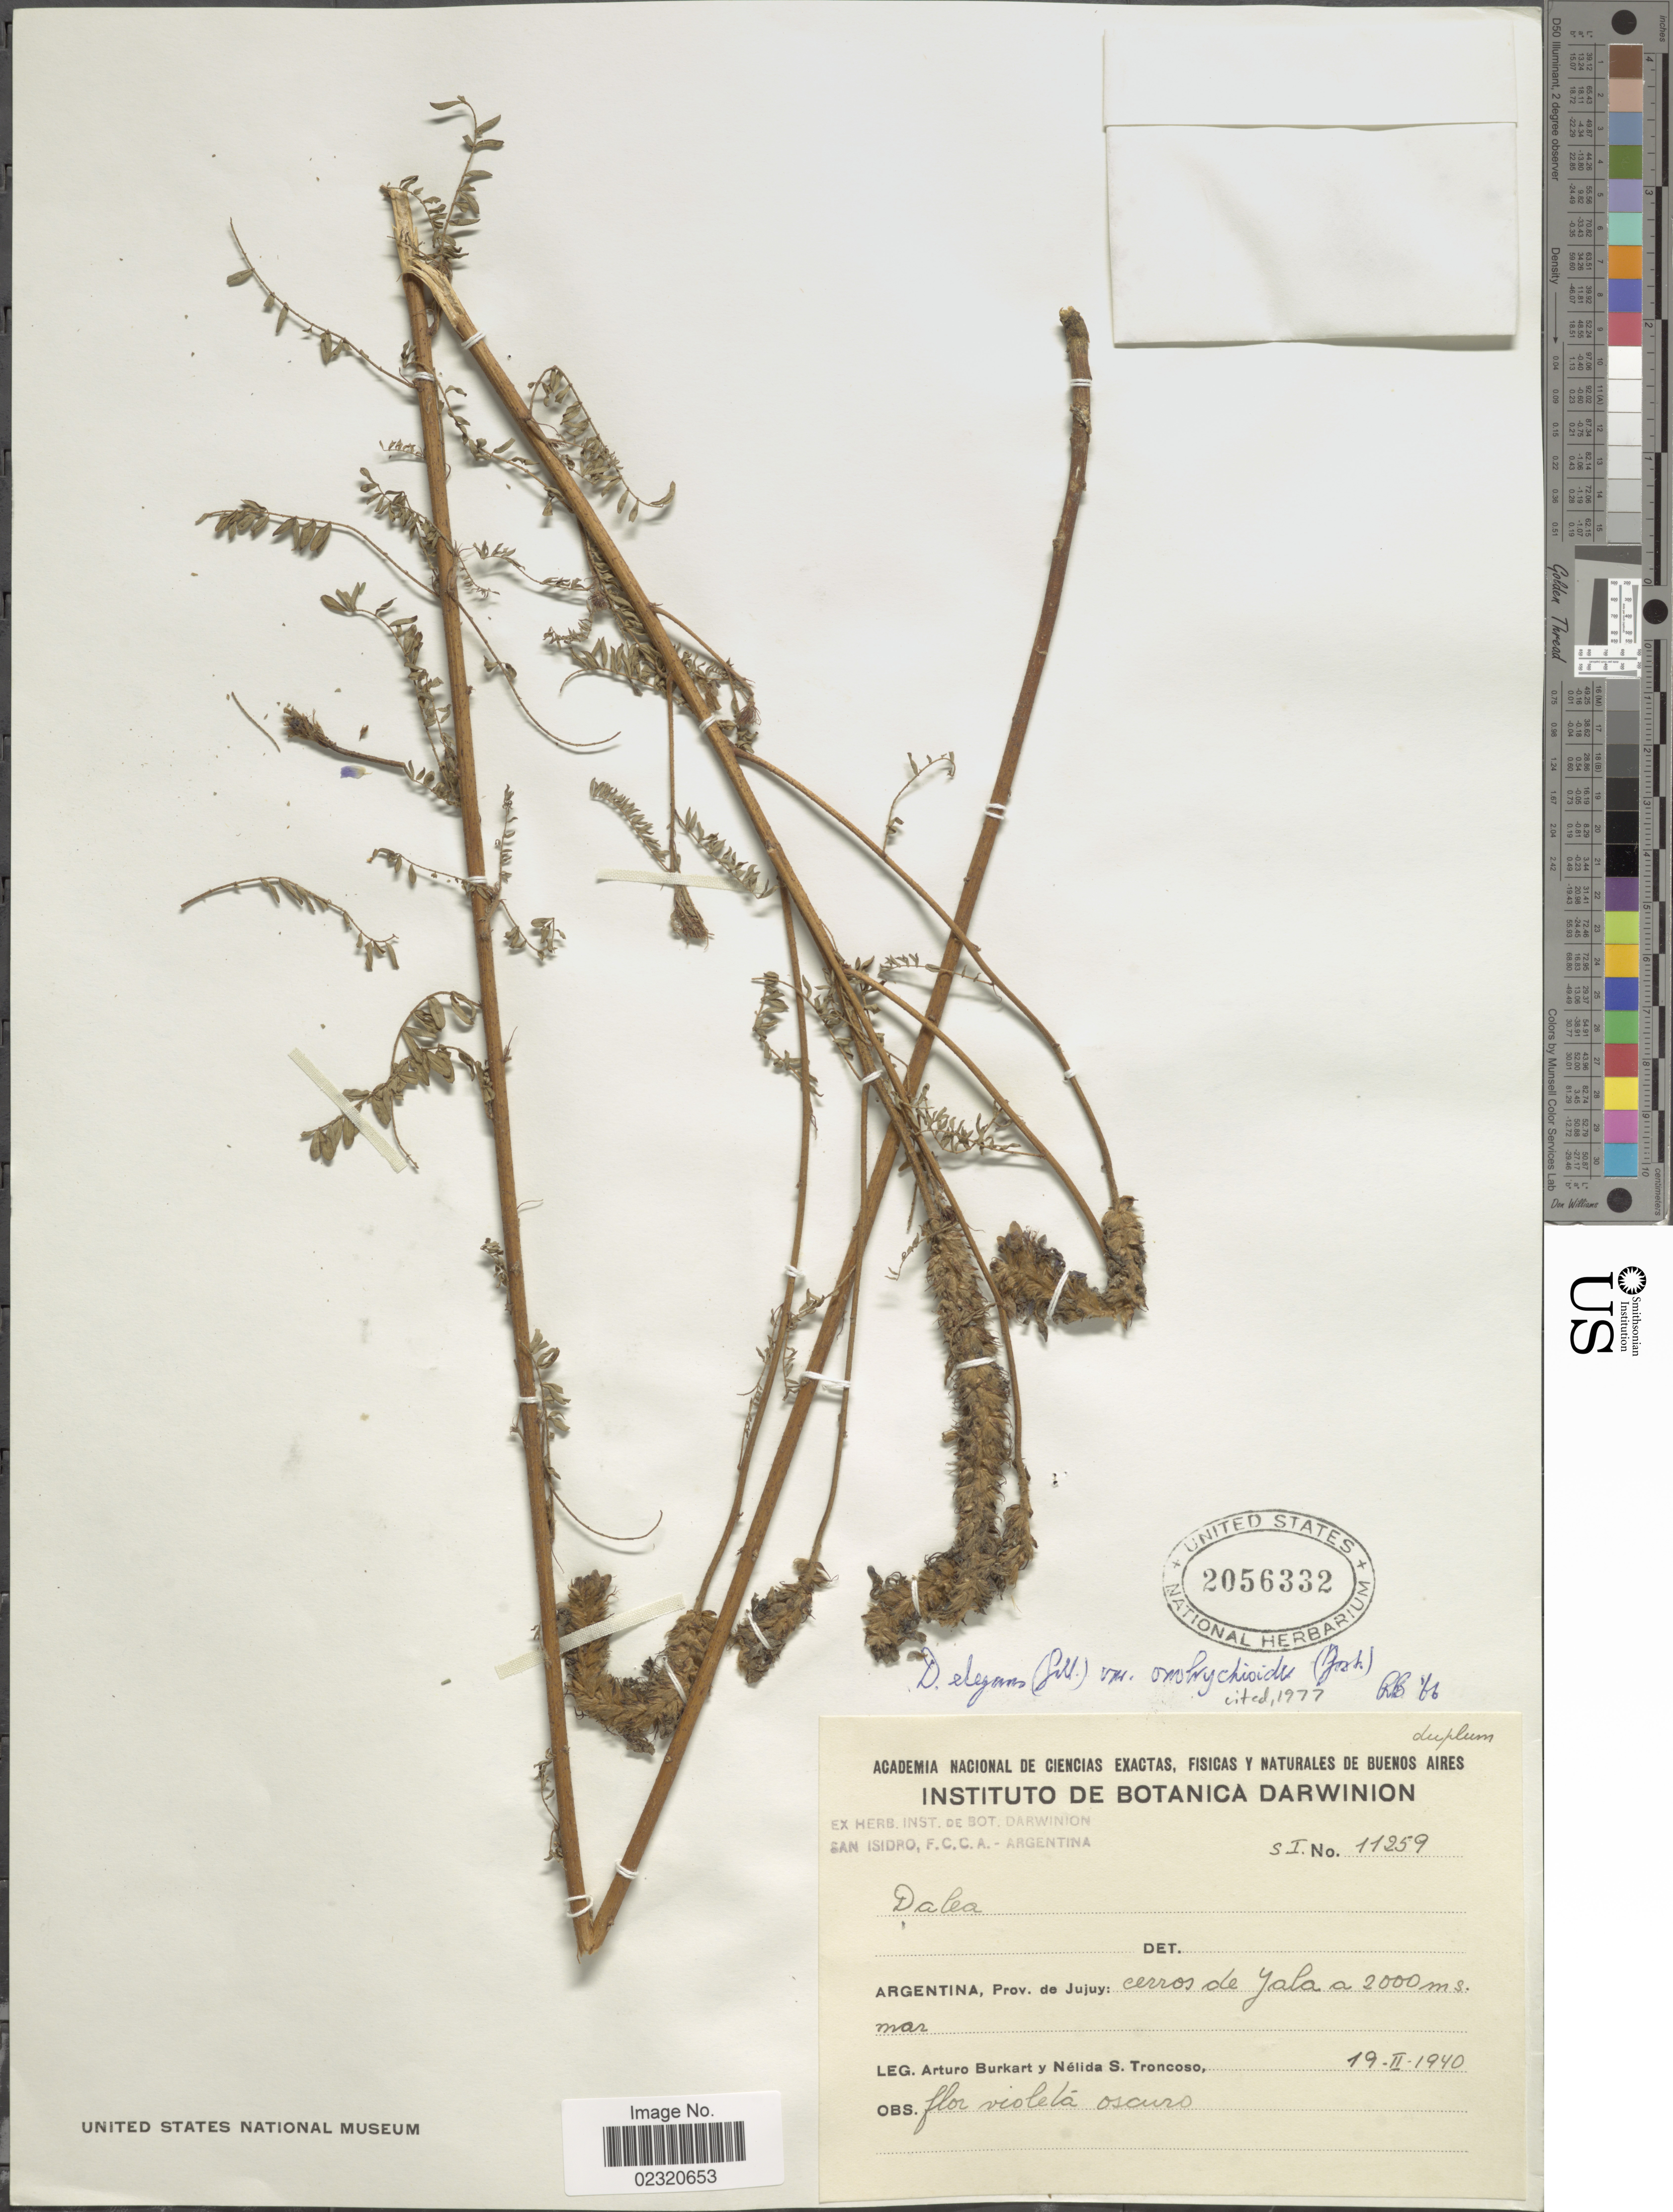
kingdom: Plantae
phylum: Tracheophyta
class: Magnoliopsida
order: Fabales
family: Fabaceae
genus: Dalea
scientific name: Dalea elegans var. onobrychioides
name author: (Griseb.) Barneby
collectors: A. E. Burkart & N. S. Troncoso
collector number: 11259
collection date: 1940-02-19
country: Argentina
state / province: Jujuy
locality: Cerros de Jala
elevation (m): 2000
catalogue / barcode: US 2056332